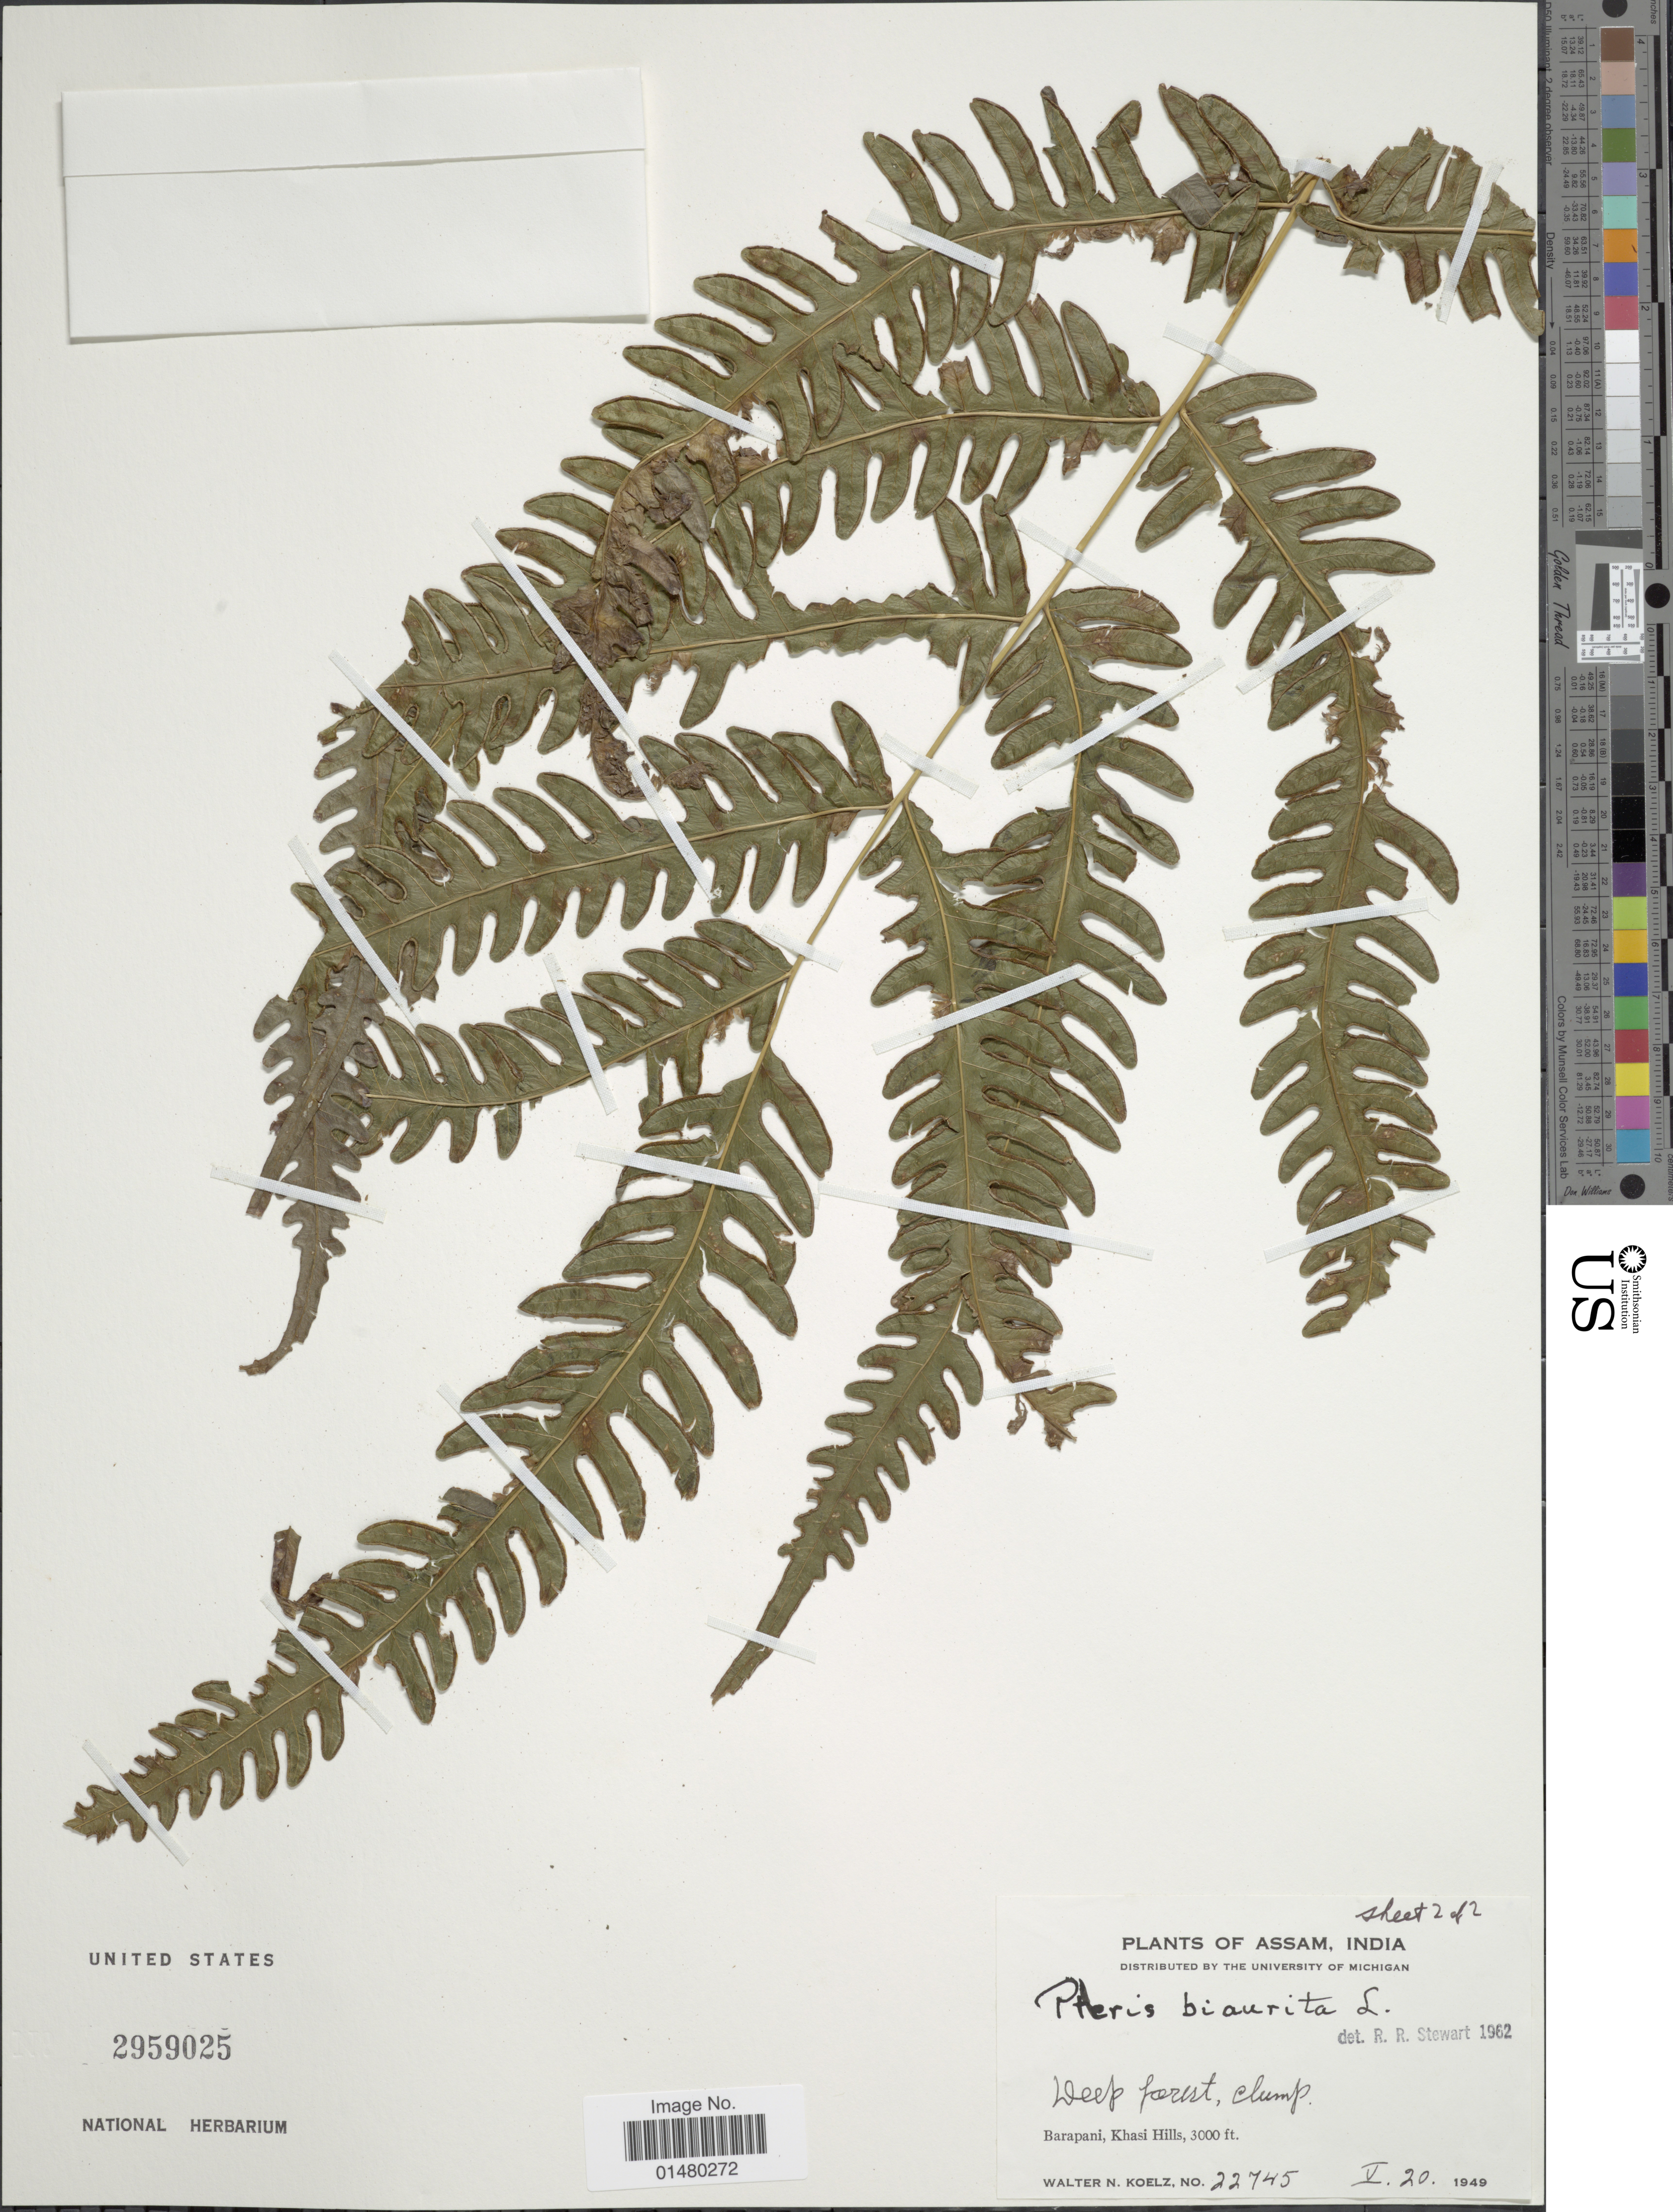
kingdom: Plantae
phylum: Tracheophyta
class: Polypodiopsida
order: Polypodiales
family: Pteridaceae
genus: Pteris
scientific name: Pteris biaurita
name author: L.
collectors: W. N. Koelz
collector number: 22745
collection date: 1949-05-20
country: India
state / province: Meghalaya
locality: Barapani, Khasi Hills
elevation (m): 914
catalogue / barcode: US 2959025